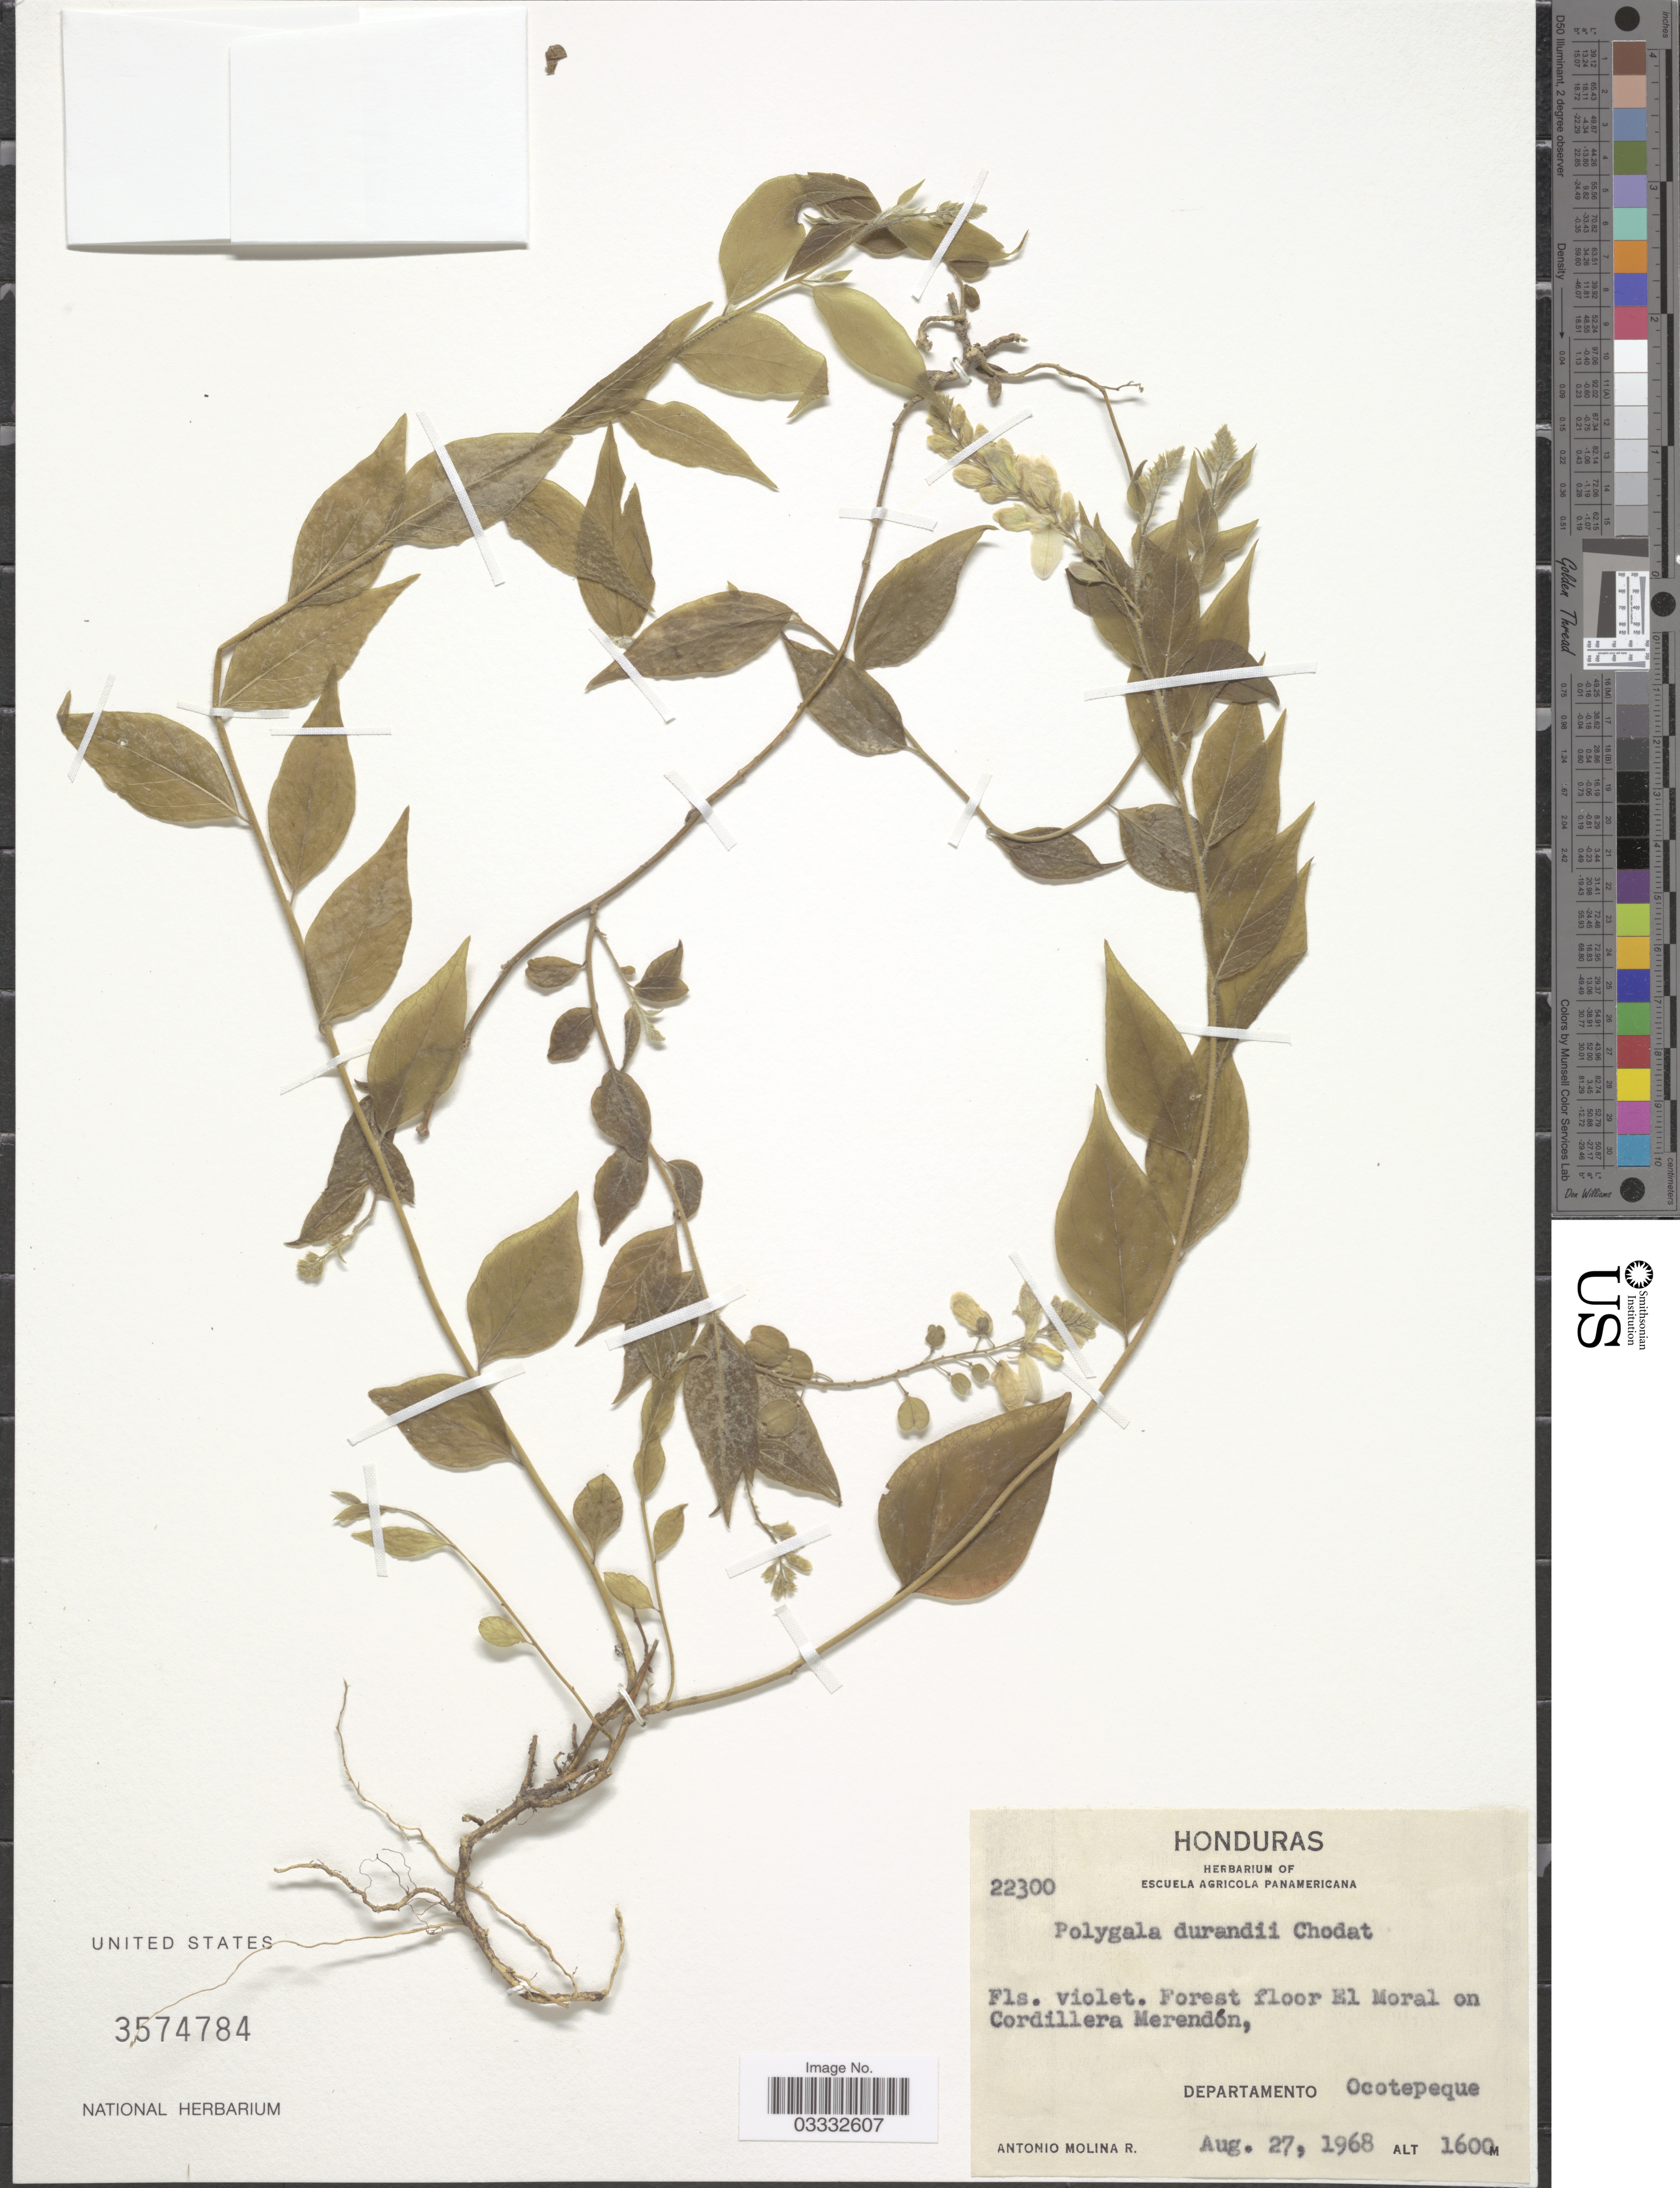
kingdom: Plantae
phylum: Tracheophyta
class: Magnoliopsida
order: Fabales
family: Polygalaceae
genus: Hebecarpa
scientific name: Hebecarpa caracasana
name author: (Kunth) J.R. Abbott & J.F.B. Pastore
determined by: Strong, Mark T., (BOT), Smithsonian Institution - National Museum of Natural History (UNITED STATES)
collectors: A. Molina R.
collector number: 22300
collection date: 1968-08-27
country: Honduras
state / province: Ocotepeque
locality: Forest floor El Moral on Cordillera Merendón, Departamento Ocotepeque.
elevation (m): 1600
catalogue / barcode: US 3574784